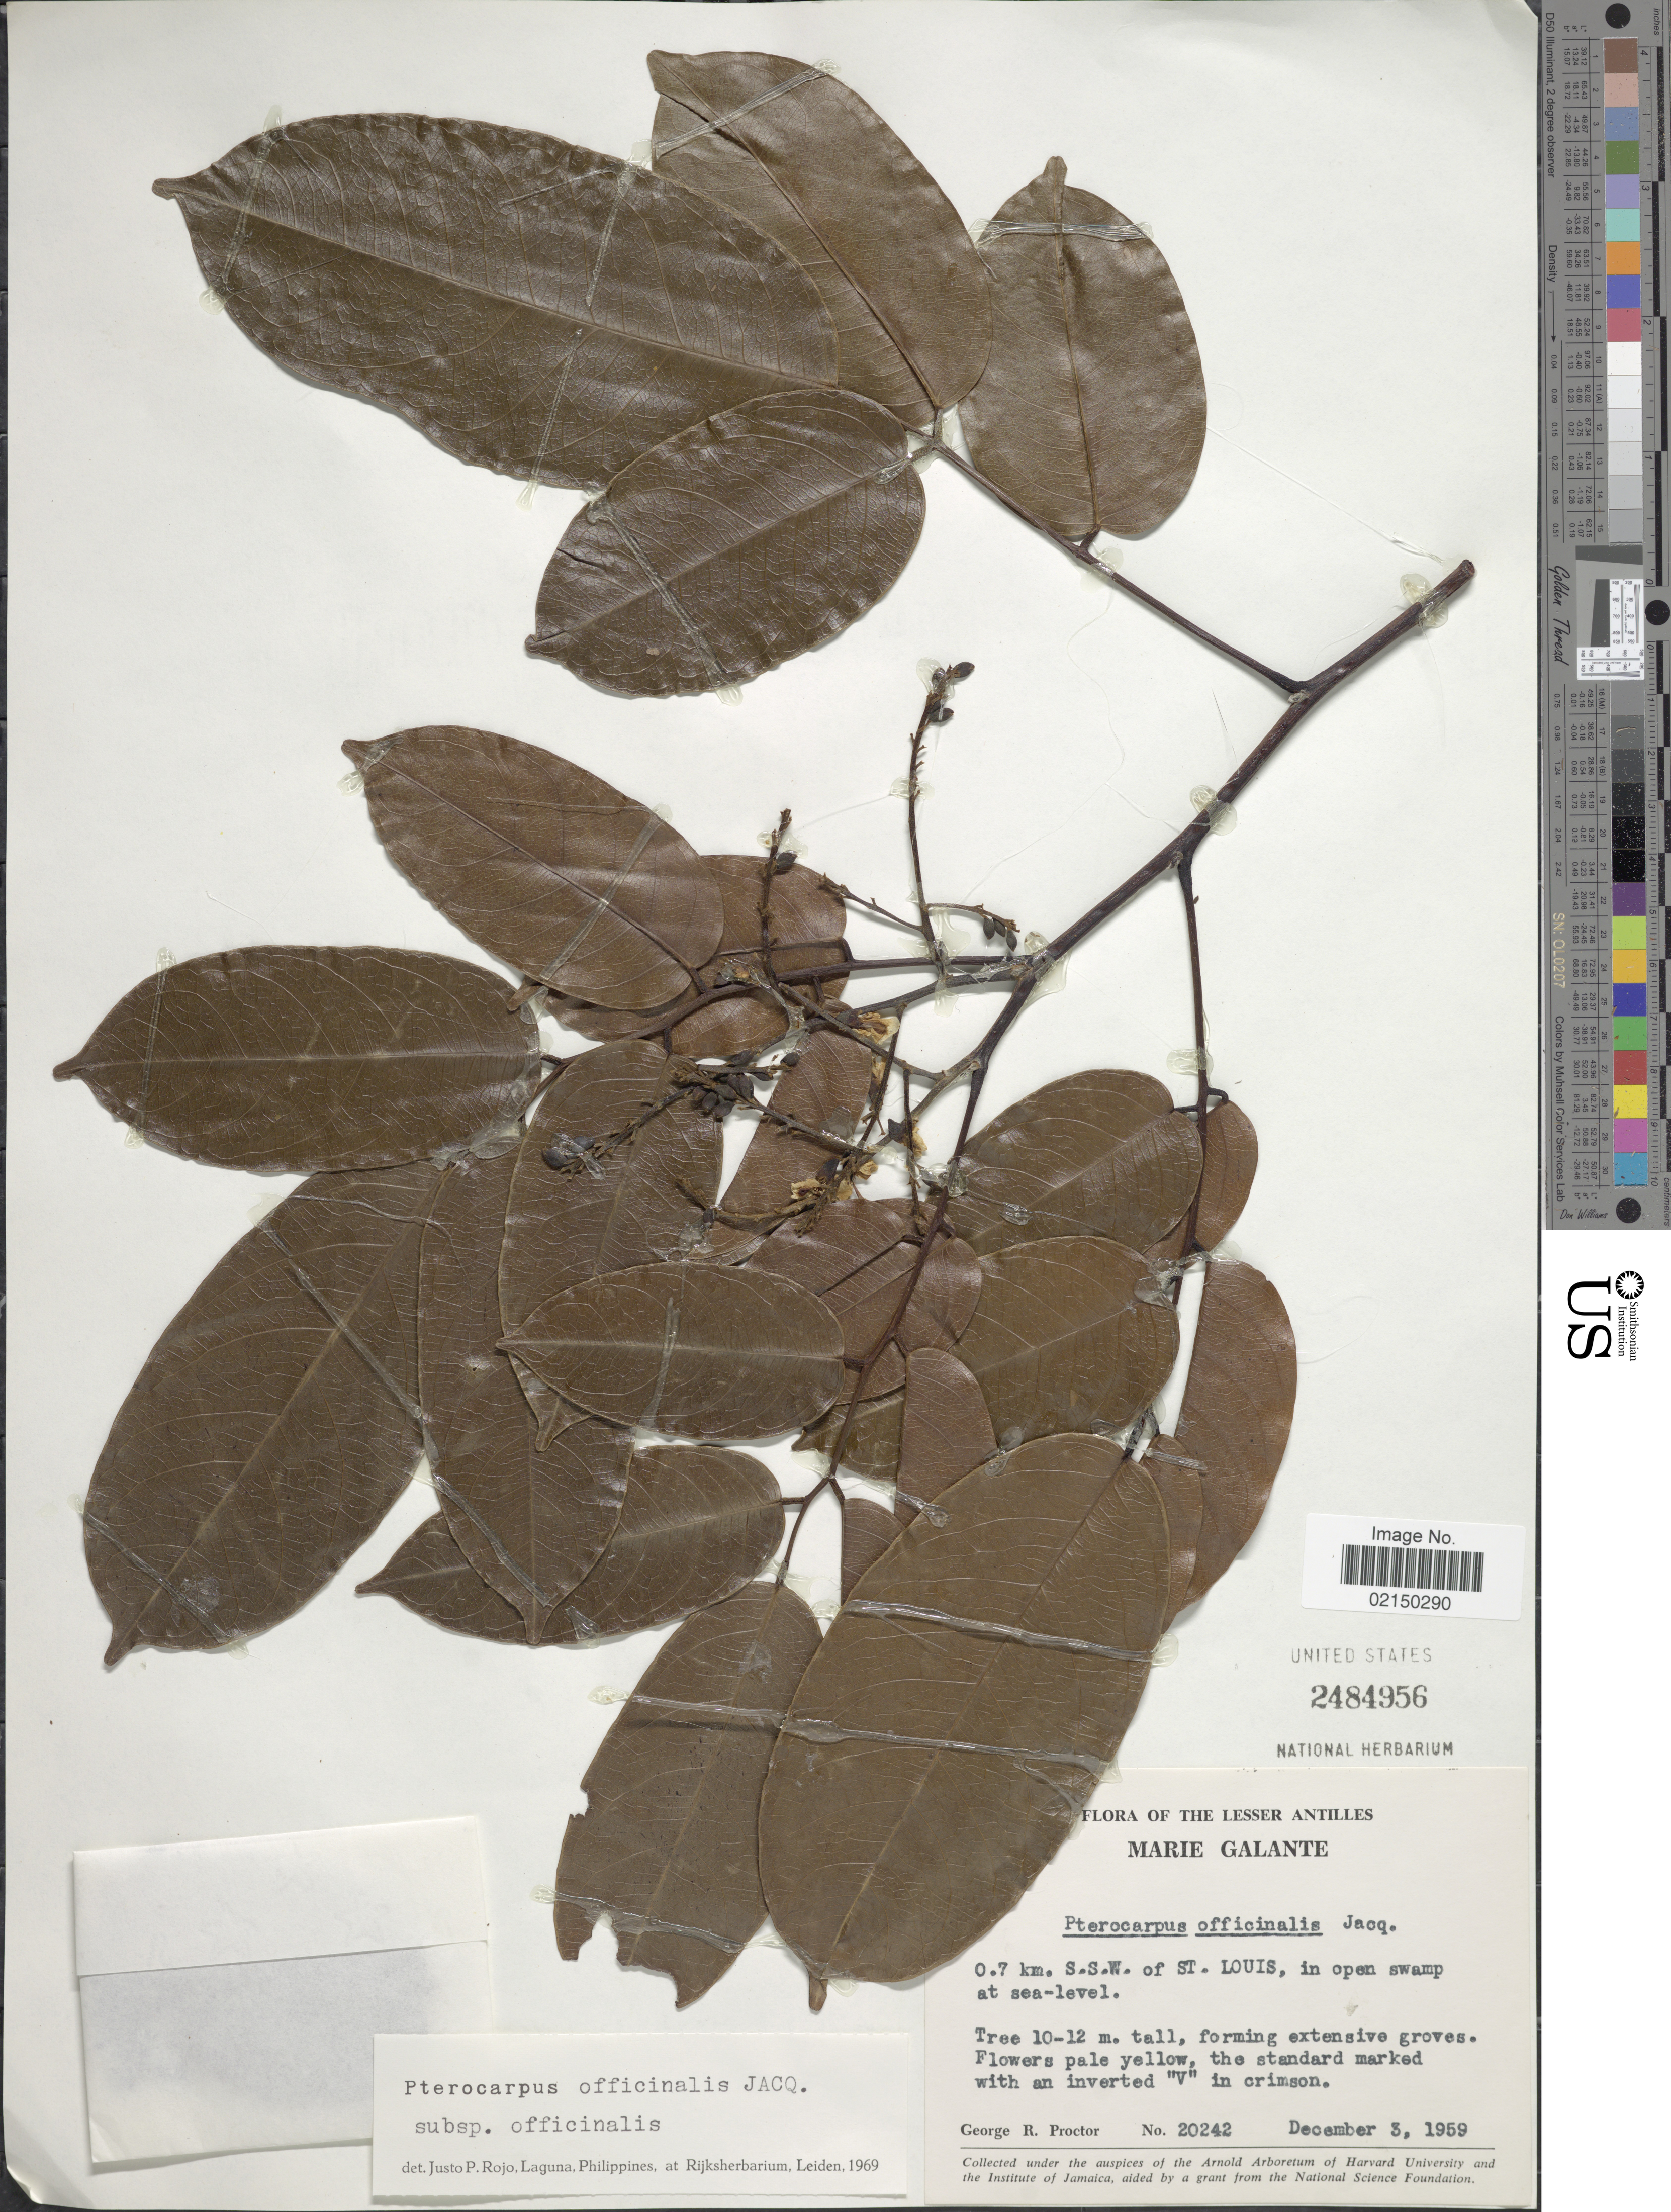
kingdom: Plantae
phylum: Tracheophyta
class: Magnoliopsida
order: Fabales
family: Fabaceae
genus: Pterocarpus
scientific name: Pterocarpus officinalis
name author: Jacq.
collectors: G. Proctor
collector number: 20242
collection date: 1959-12-03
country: Guadeloupe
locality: The Lesser Antilles, Marie Galante, 0.7 km. S.S.W. of ST. Louis, in open swamp.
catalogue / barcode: US 2484956